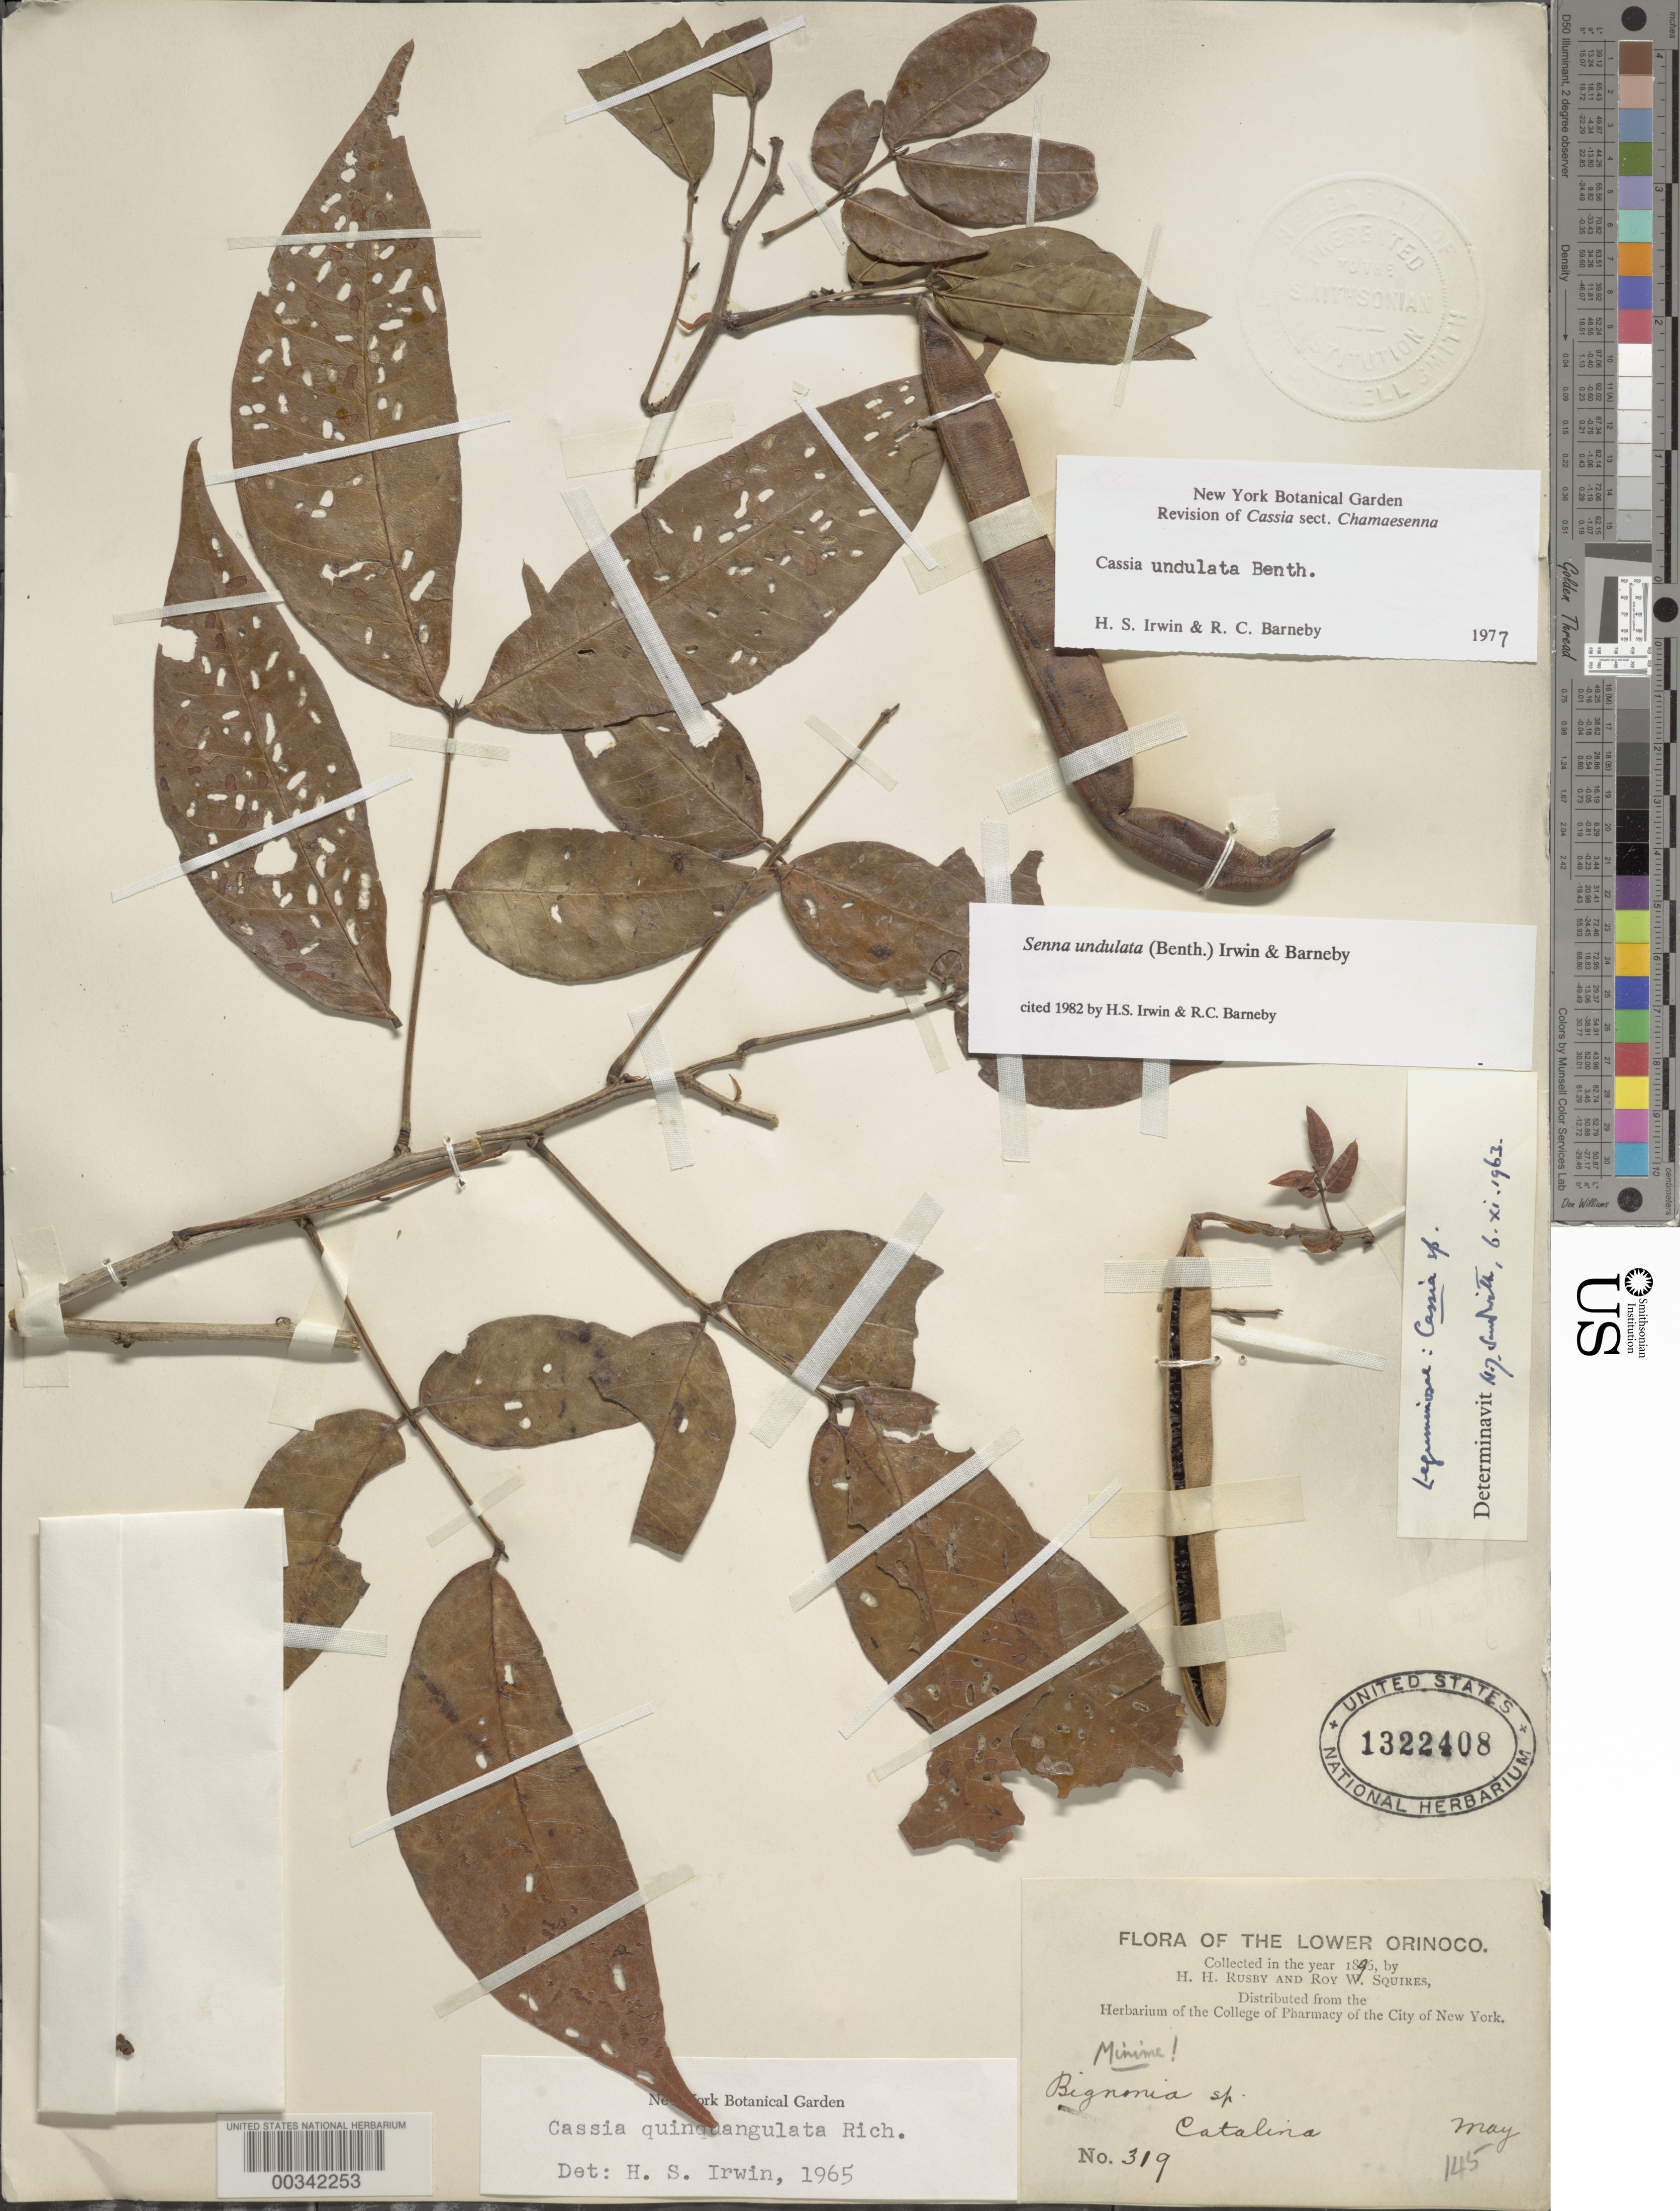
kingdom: Plantae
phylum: Tracheophyta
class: Magnoliopsida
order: Fabales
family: Fabaceae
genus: Senna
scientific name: Senna undulata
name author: (Benth.) H.S. Irwin & Barneby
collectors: H. H. Rusby & R. Squires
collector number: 319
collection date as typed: May 1896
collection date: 1896-05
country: Venezuela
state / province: Delta Amacuro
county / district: Tucupita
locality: Lower Orinoco, Santa Catalina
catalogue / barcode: US 1322408